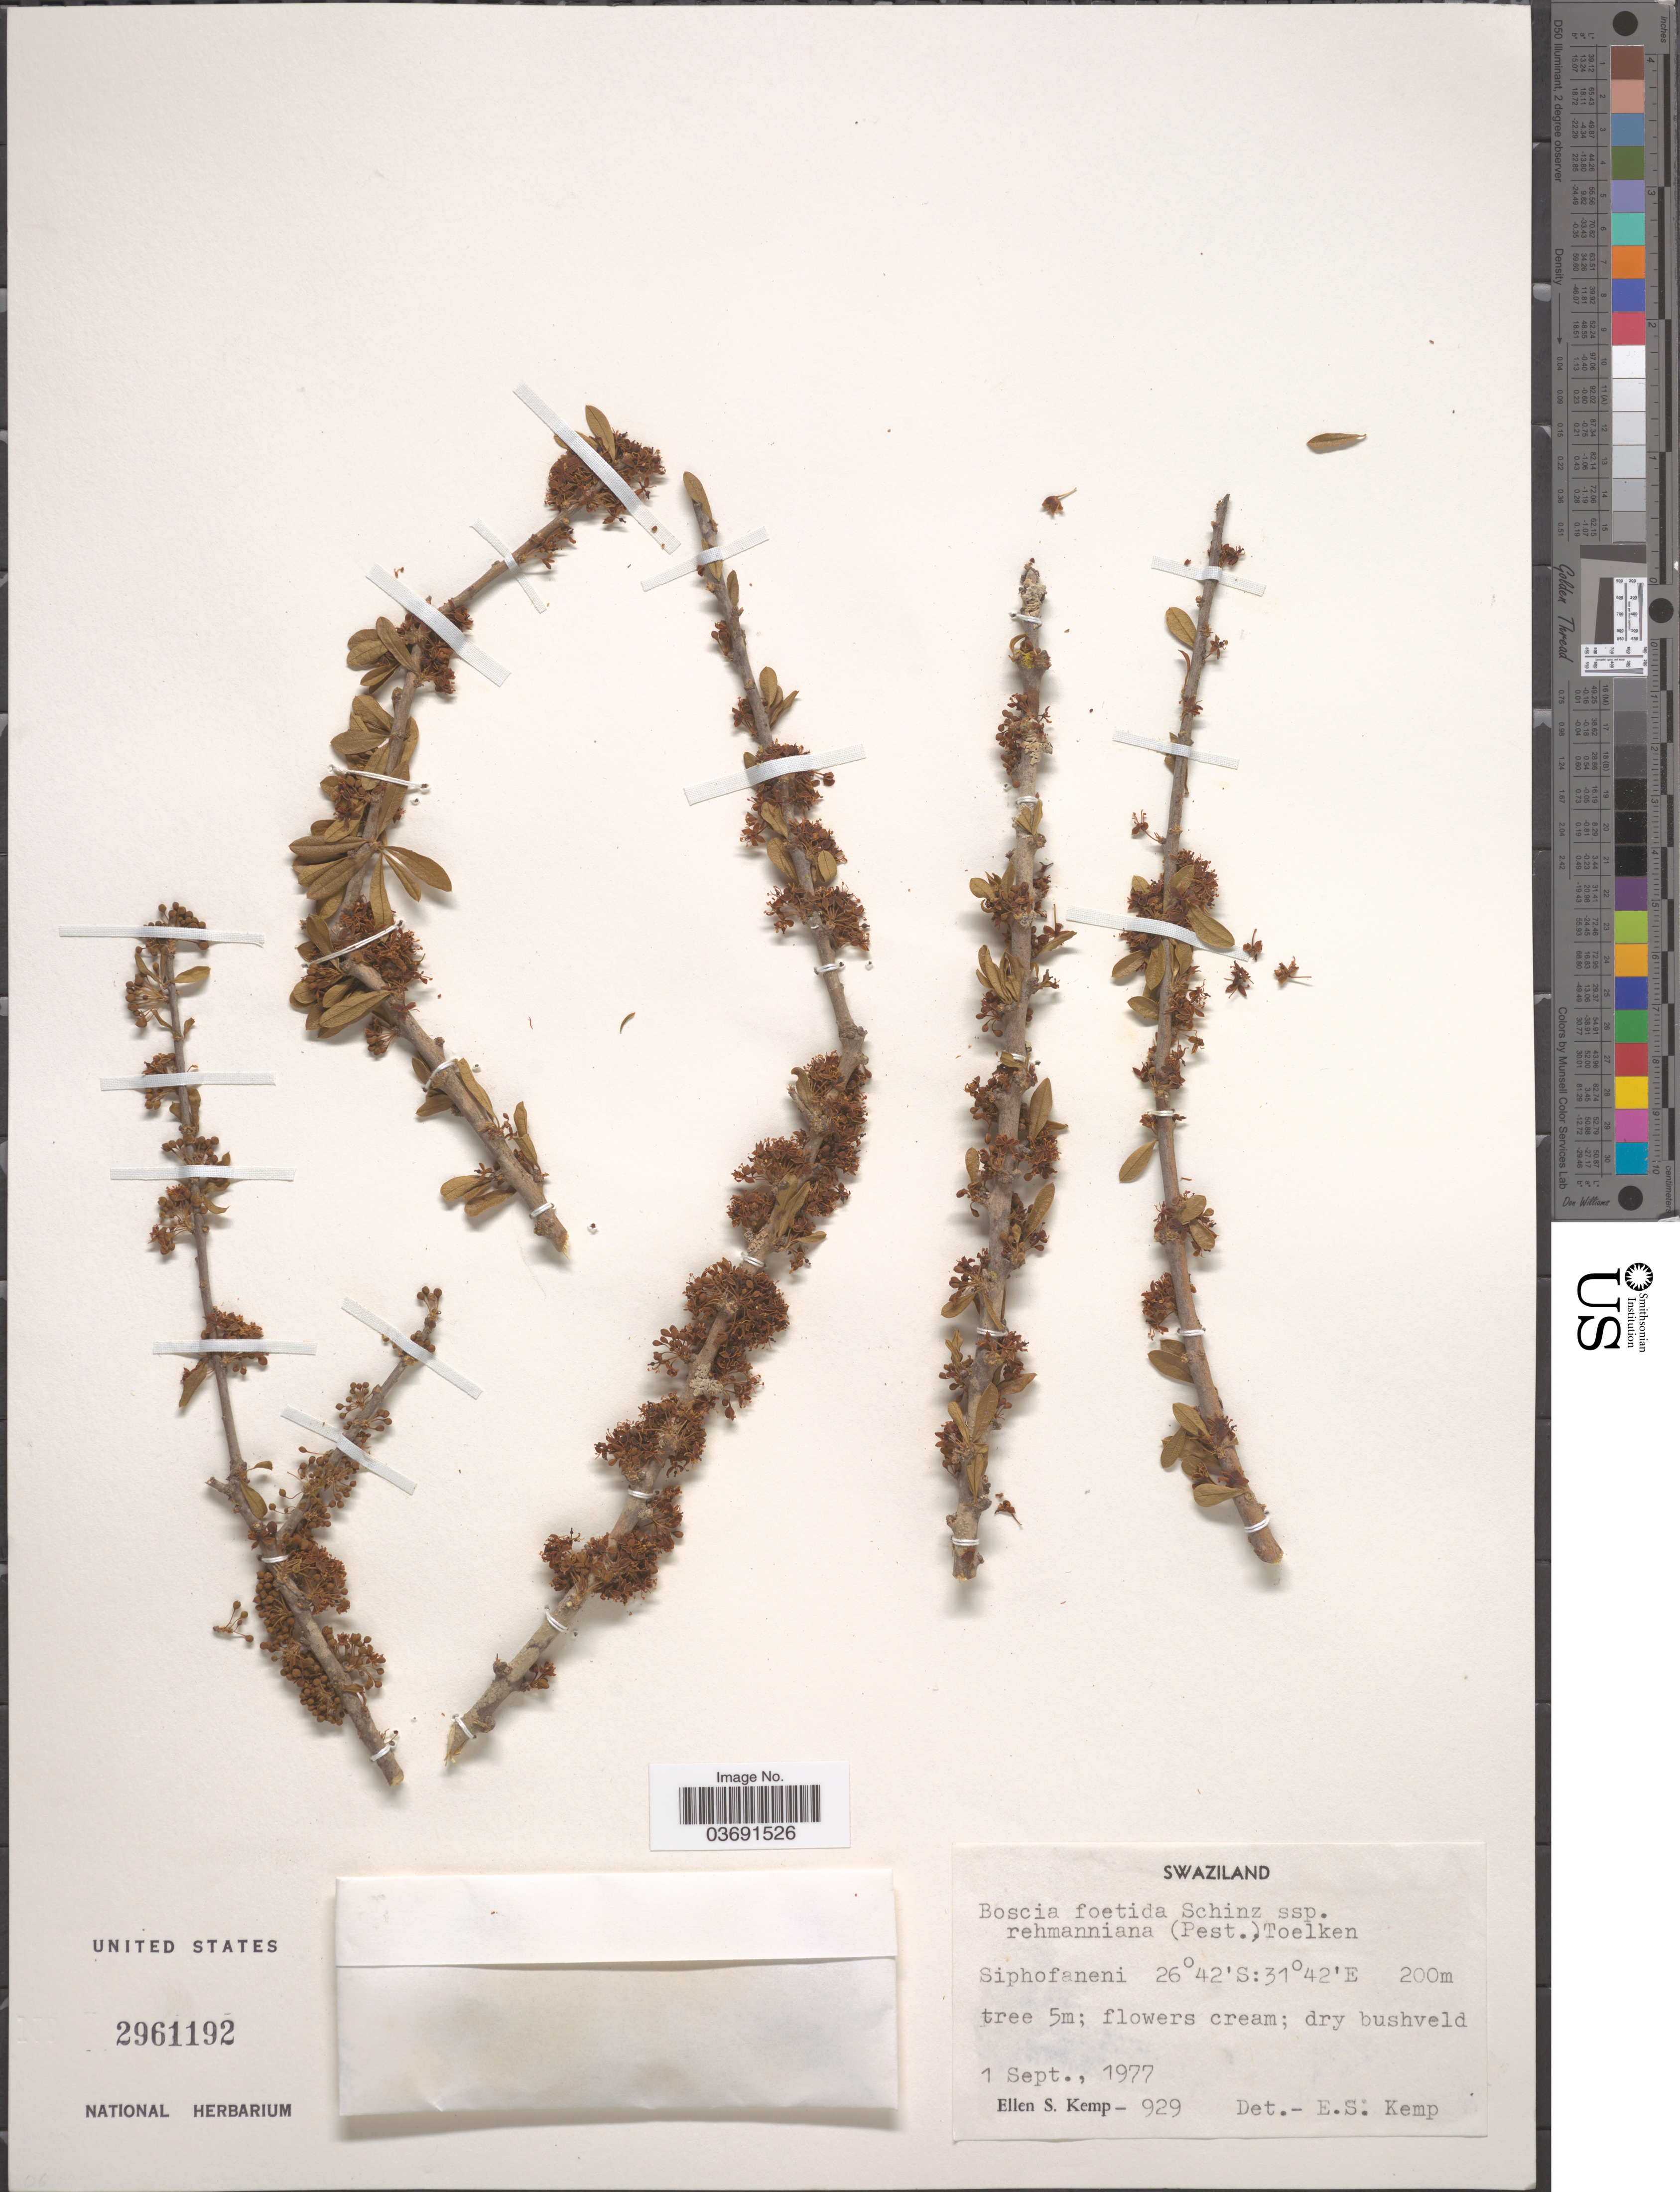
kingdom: Plantae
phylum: Tracheophyta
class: Magnoliopsida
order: Brassicales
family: Capparaceae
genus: Boscia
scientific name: Boscia foetida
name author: Schinz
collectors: E. S. Kemp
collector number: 929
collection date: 1977-09-01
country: Eswatini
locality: Siphofaneni.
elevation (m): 200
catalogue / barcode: US 2961192